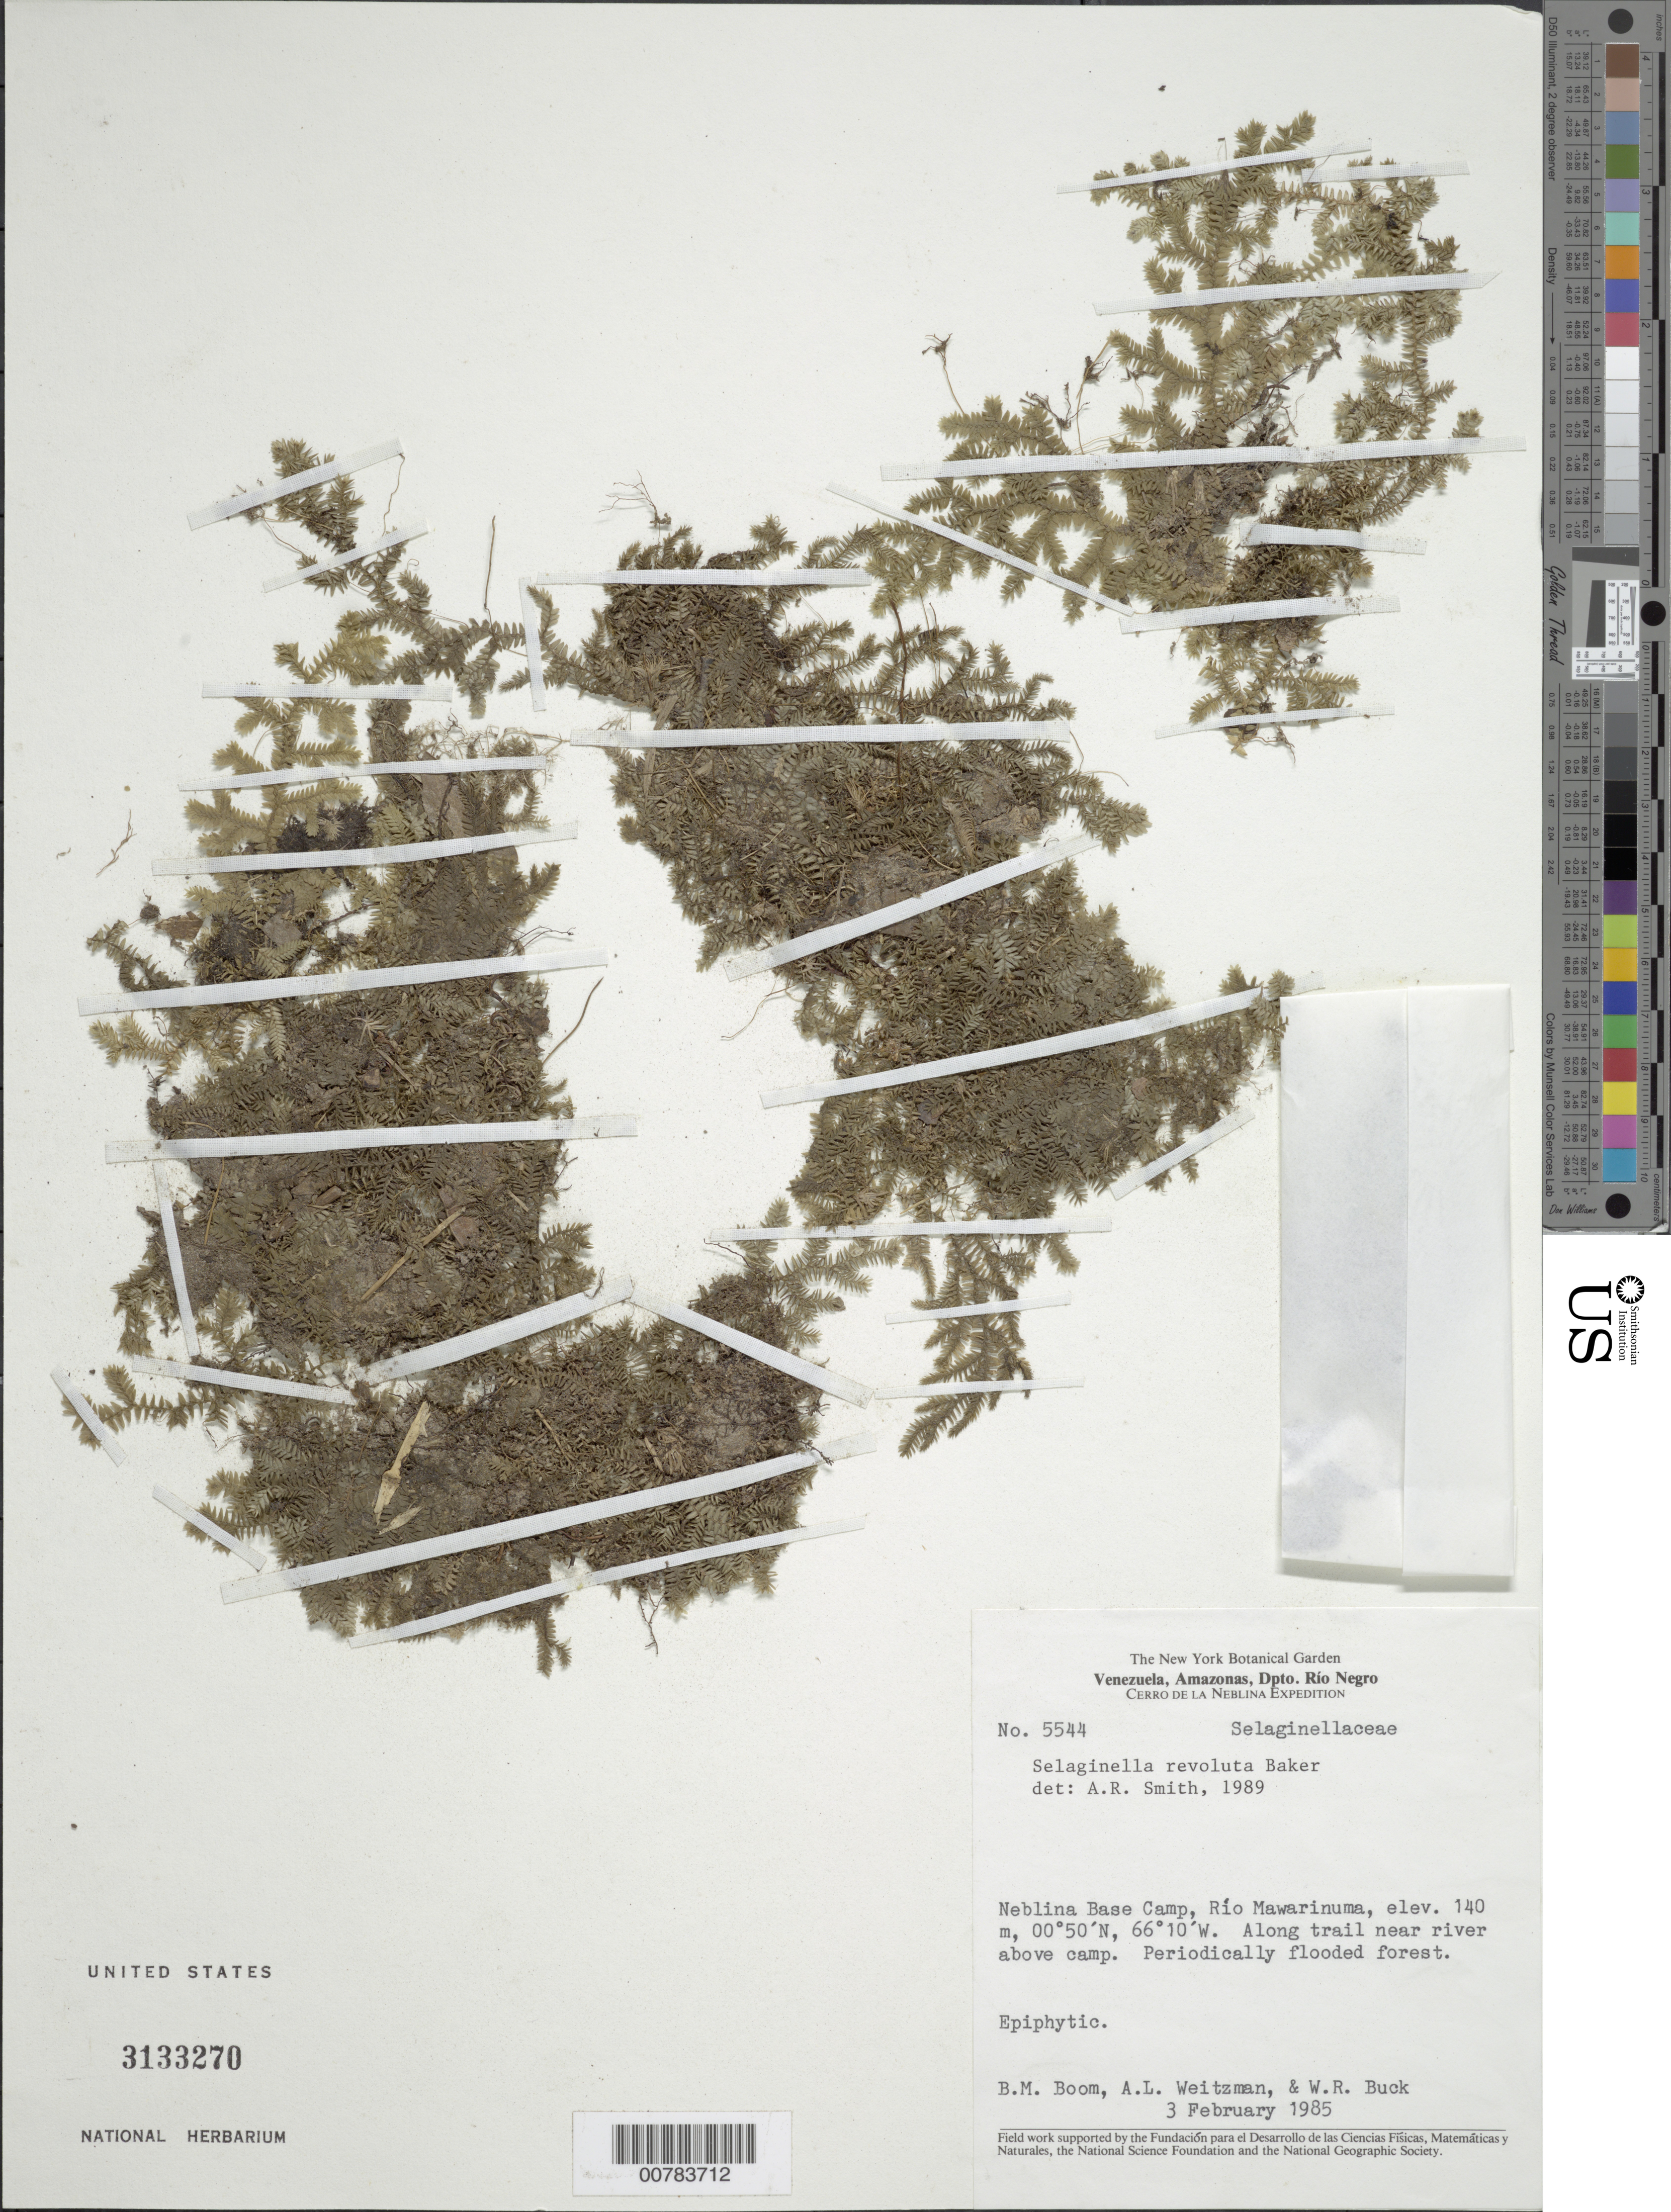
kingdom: Plantae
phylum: Tracheophyta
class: Lycopodiopsida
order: Selaginellales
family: Selaginellaceae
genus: Selaginella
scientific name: Selaginella revoluta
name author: Baker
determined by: Smith, Alan R., (UC)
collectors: B. M. Boom, A. L. Weitzman & W. R. Buck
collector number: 5544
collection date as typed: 3-Feb-85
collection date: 1985-02-03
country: Venezuela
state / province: Amazonas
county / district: Río Negro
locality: Cerro de la Neblina Base Camp on Río Mawarinuma, along trail near river above camp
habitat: Periodically flooded forest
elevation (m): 140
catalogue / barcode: US 3133270